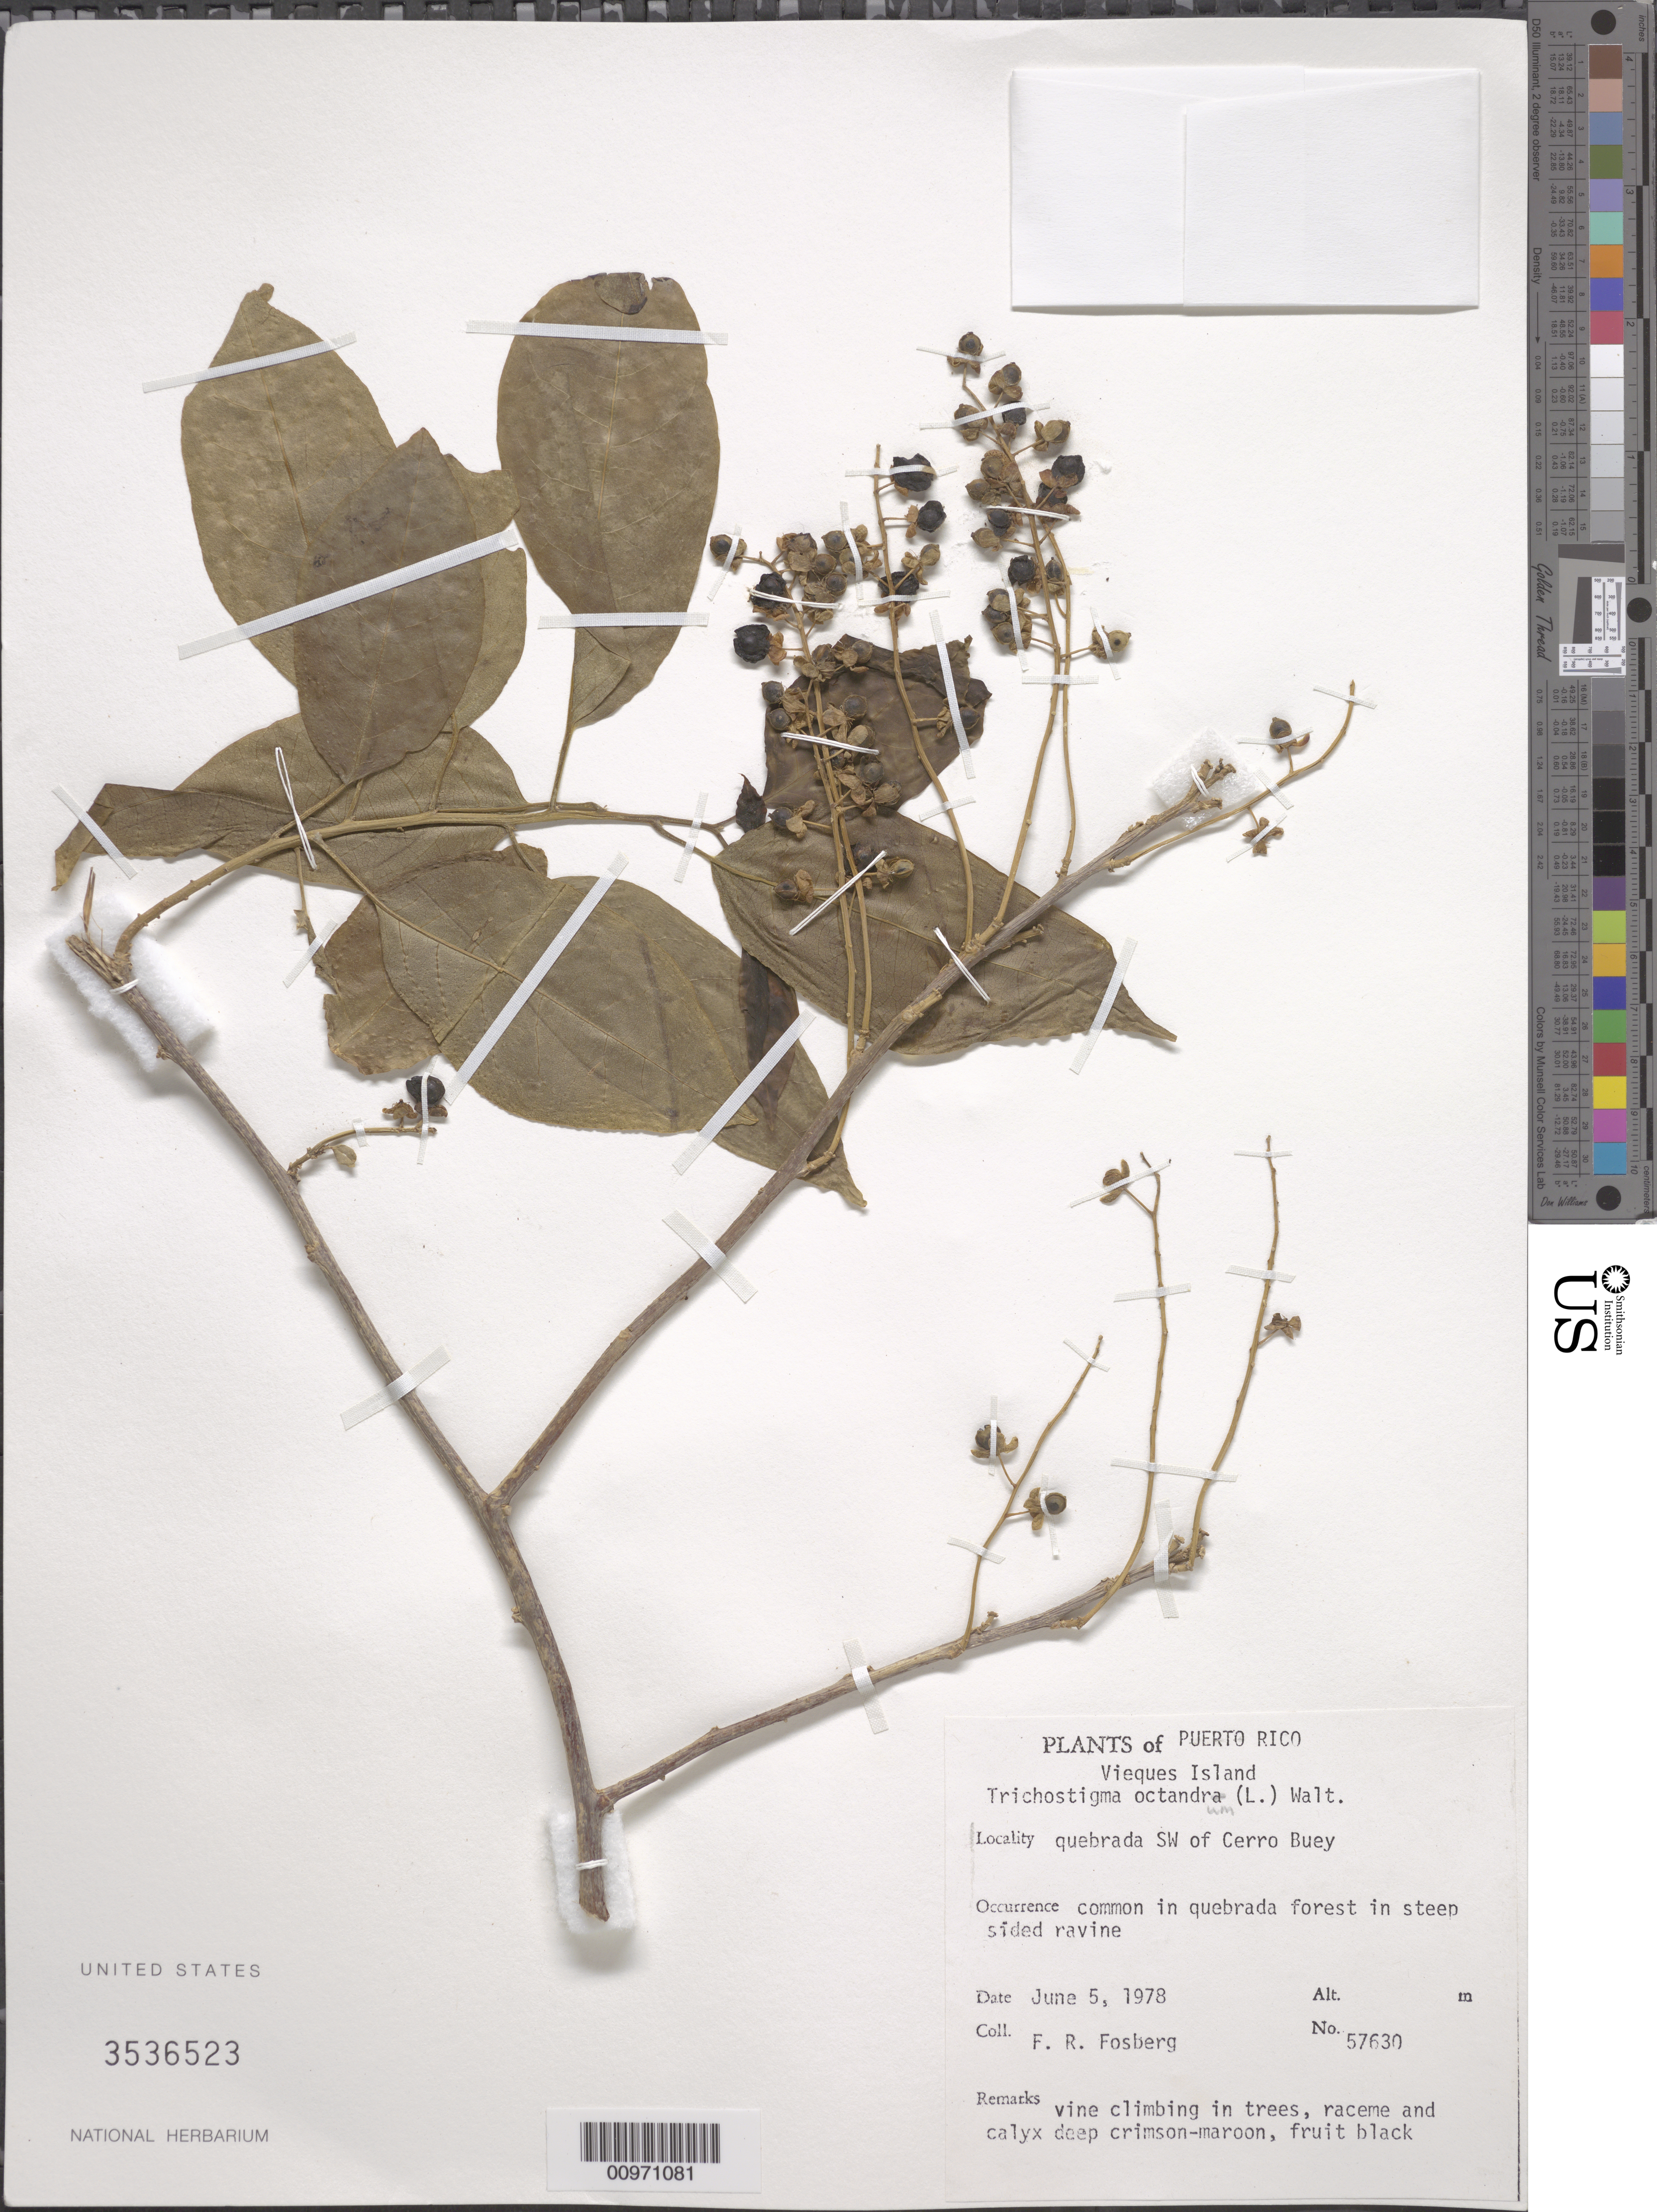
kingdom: Plantae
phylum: Tracheophyta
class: Magnoliopsida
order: Caryophyllales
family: Phytolaccaceae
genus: Trichostigma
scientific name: Trichostigma octandrum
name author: (L.) H. Walter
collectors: F. R. Fosberg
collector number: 57630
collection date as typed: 05 Jun 1978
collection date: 1978-06-05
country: Puerto Rico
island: Vieques I.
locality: Quebrada SW of Cerro Buey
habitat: In quebrada forest in steep sided ravine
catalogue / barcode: US 3536523